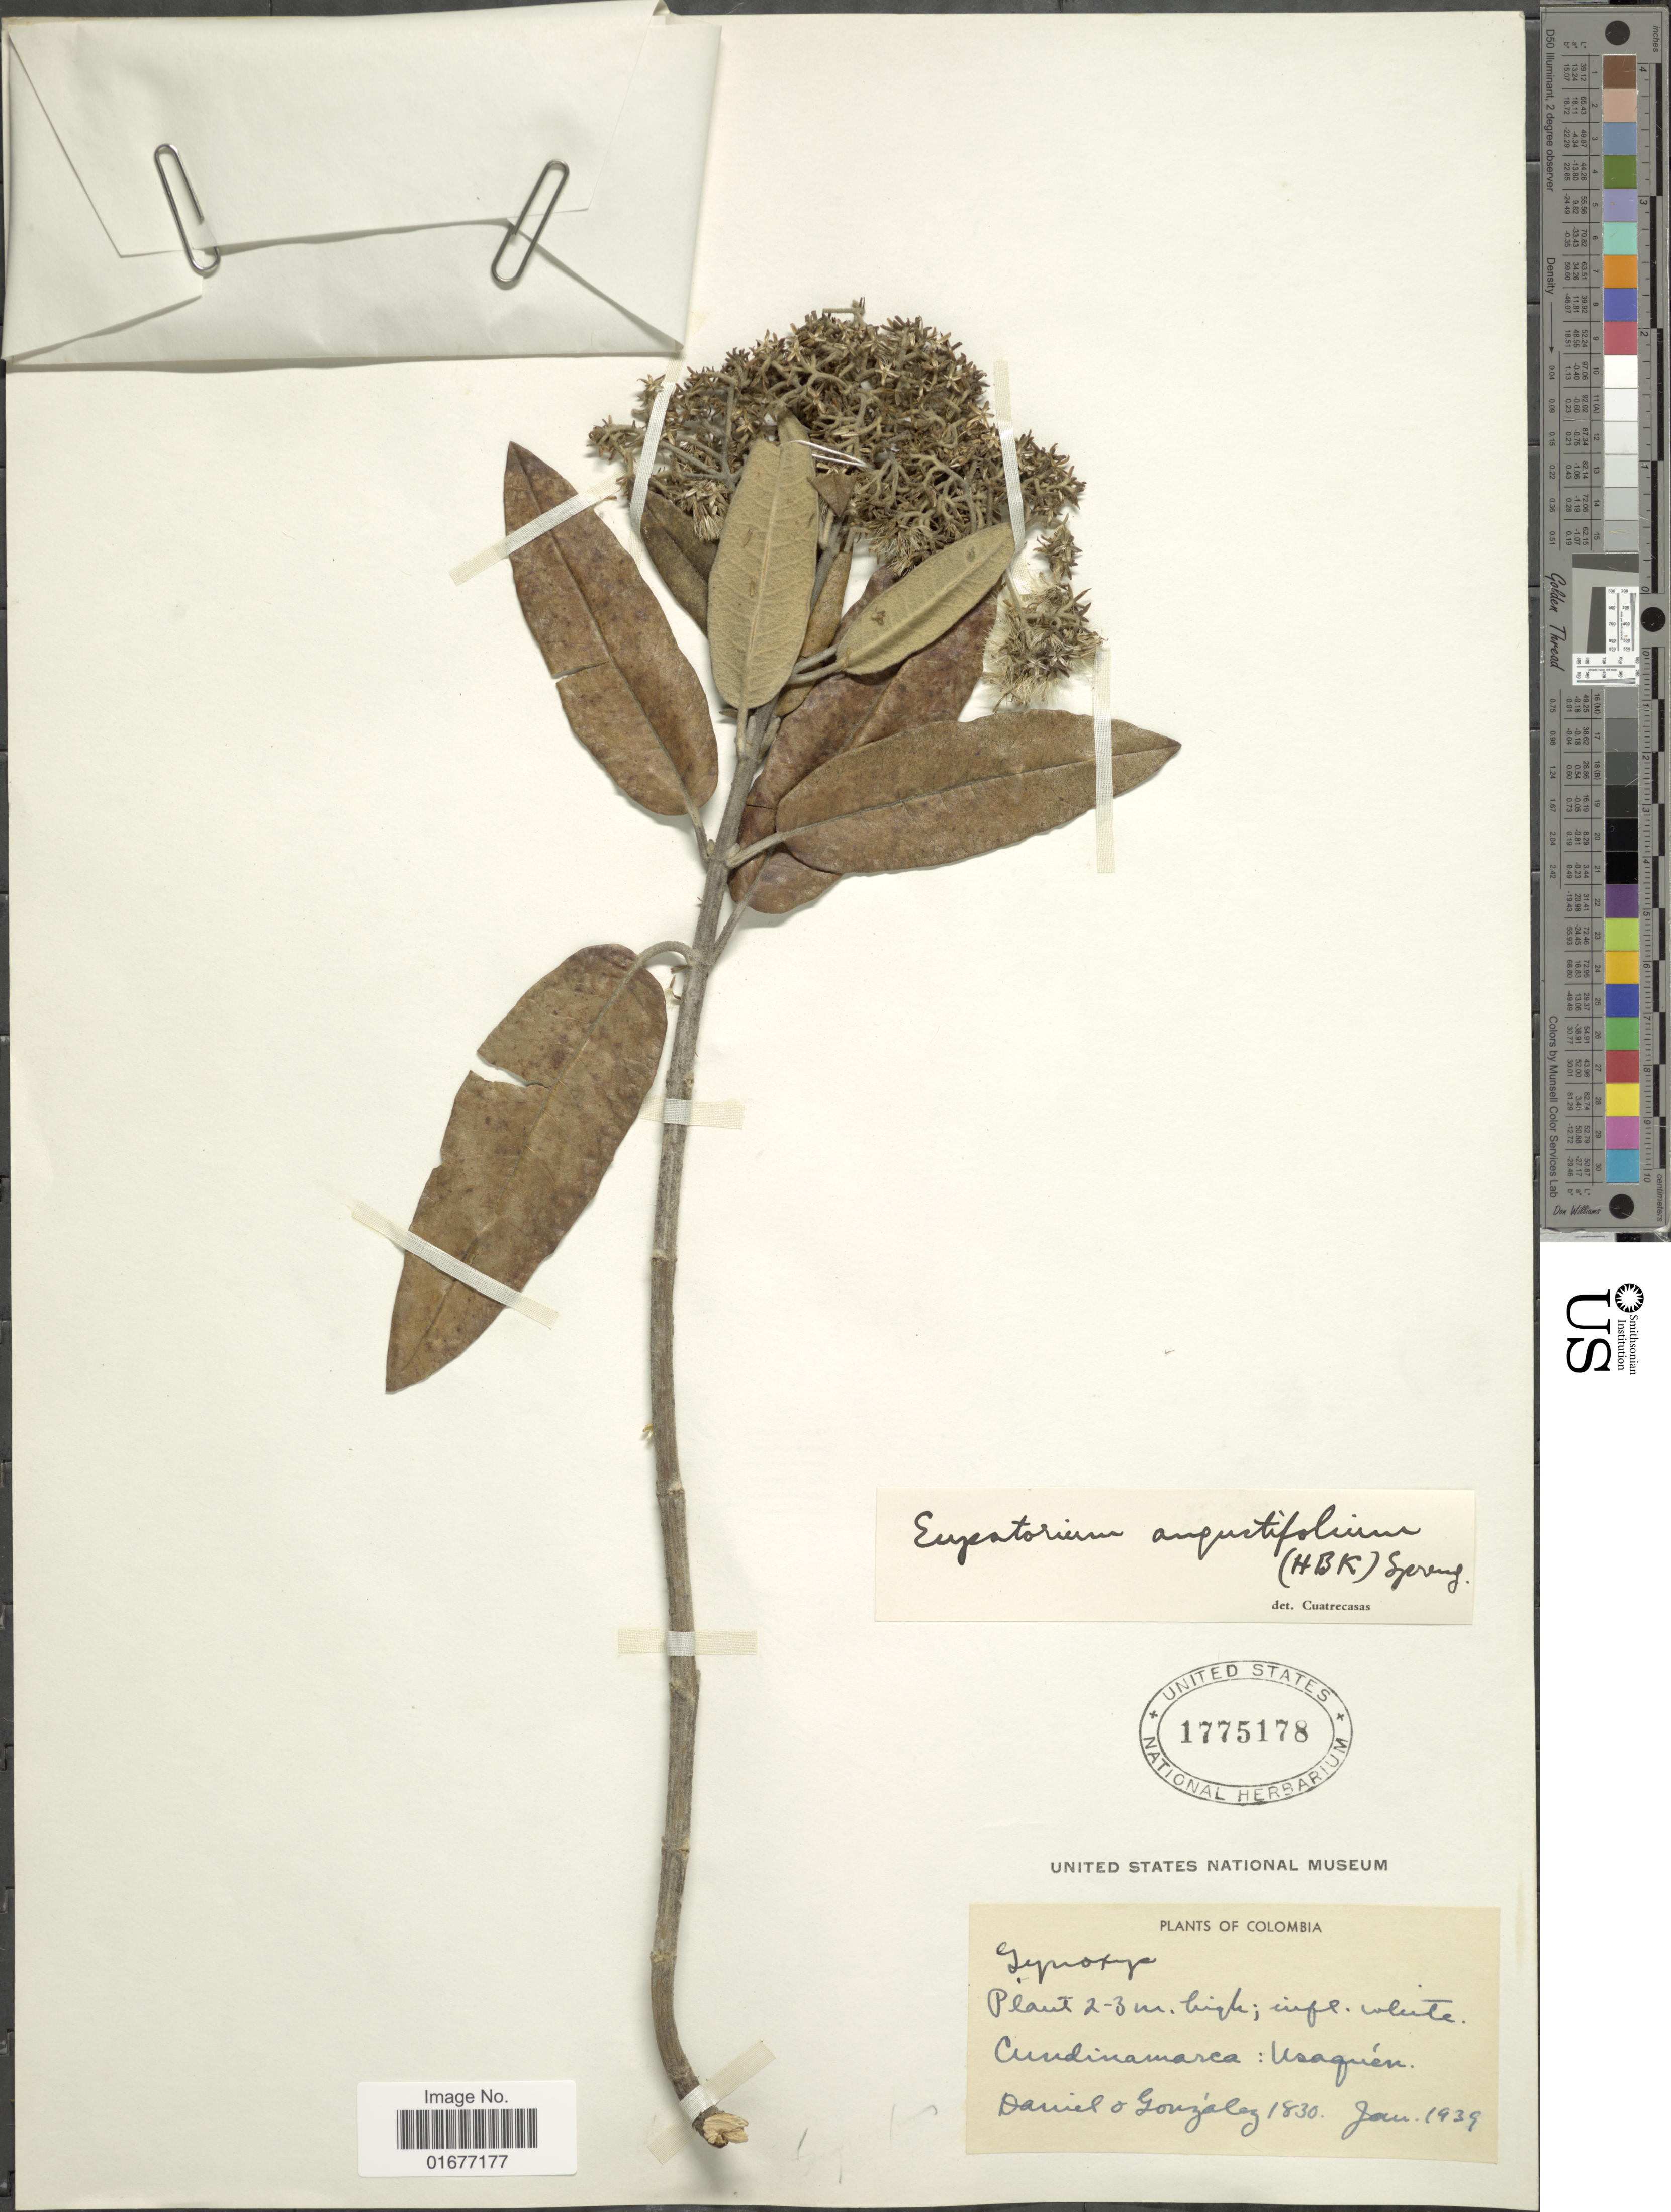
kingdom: Plantae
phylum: Tracheophyta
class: Magnoliopsida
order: Asterales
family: Asteraceae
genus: Ageratina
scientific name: Ageratina angustifolia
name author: (Kunth) R.M. King & H. Rob.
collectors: D. Gonzalez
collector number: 1830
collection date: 1939-01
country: Colombia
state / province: Cundinamarca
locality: Usaquen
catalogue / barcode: US 1775178